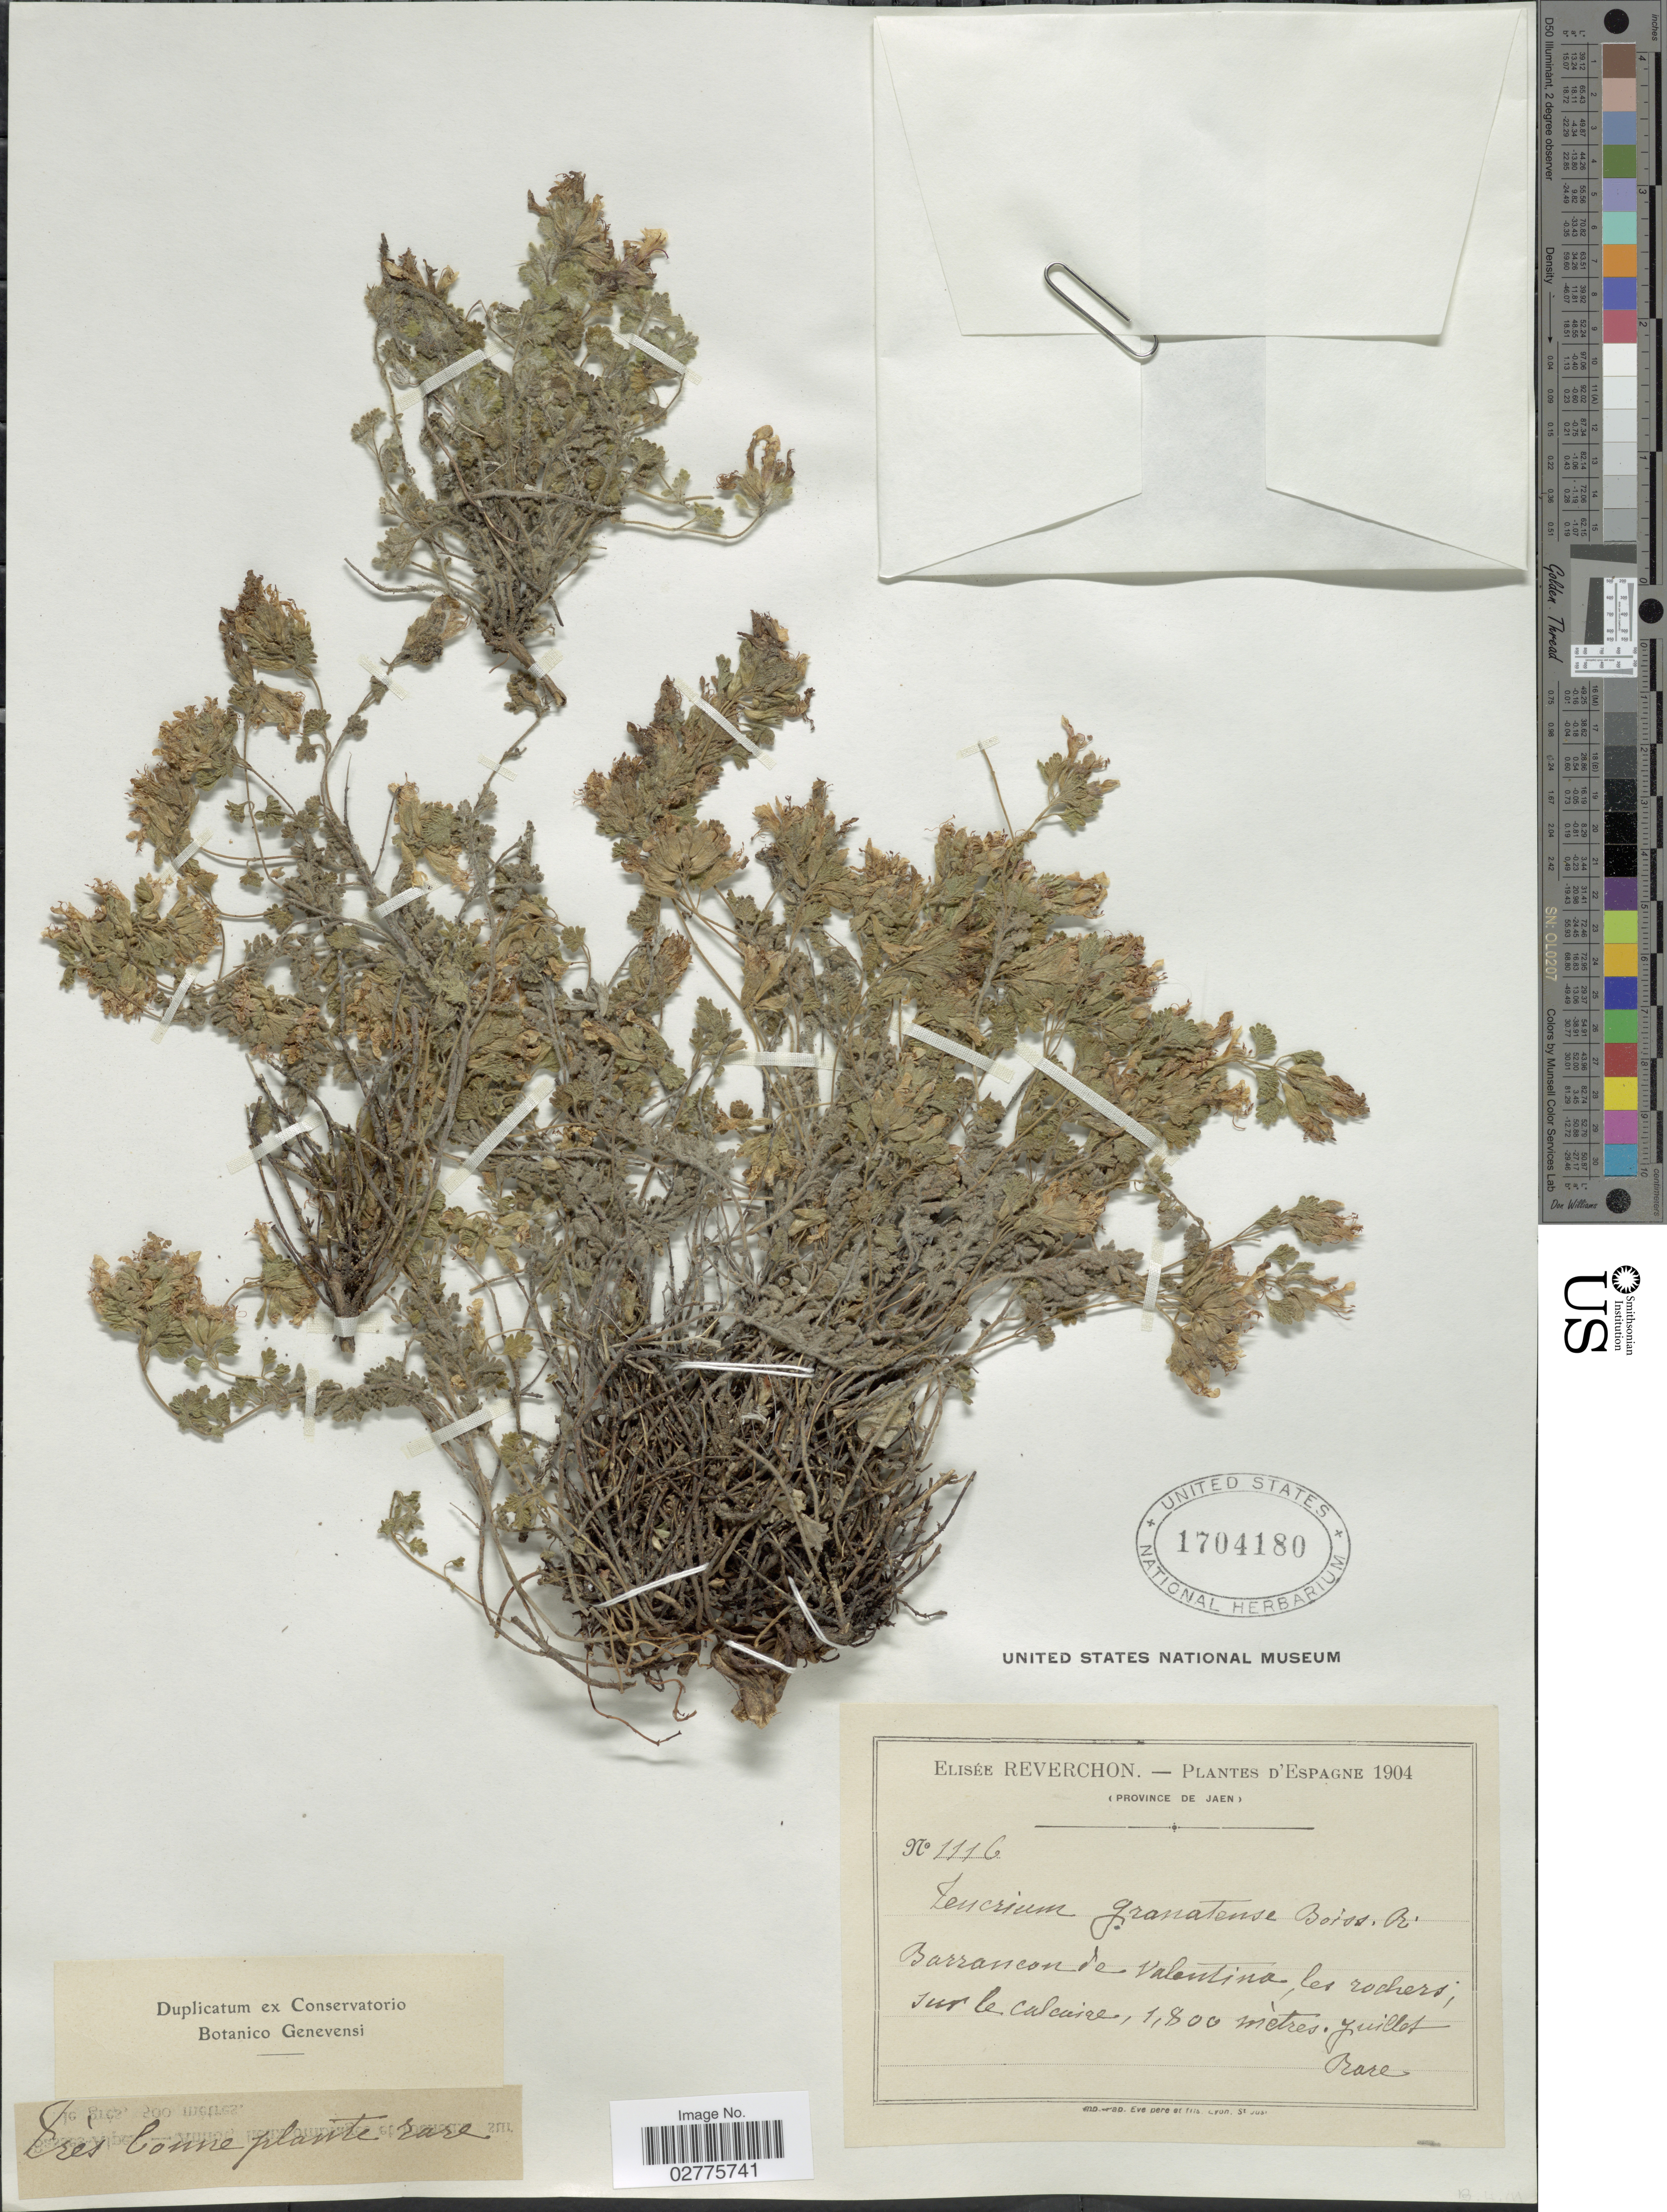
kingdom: Plantae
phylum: Tracheophyta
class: Magnoliopsida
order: Lamiales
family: Lamiaceae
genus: Teucrium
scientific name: Teucrium granatense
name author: Boiss. & Reut.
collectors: E. Reverchon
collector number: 1116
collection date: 1904-07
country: Spain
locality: Province de Jaen. Barrancon de Valentina les rochers, sur le calcaire.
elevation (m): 1800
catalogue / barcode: US 1704180